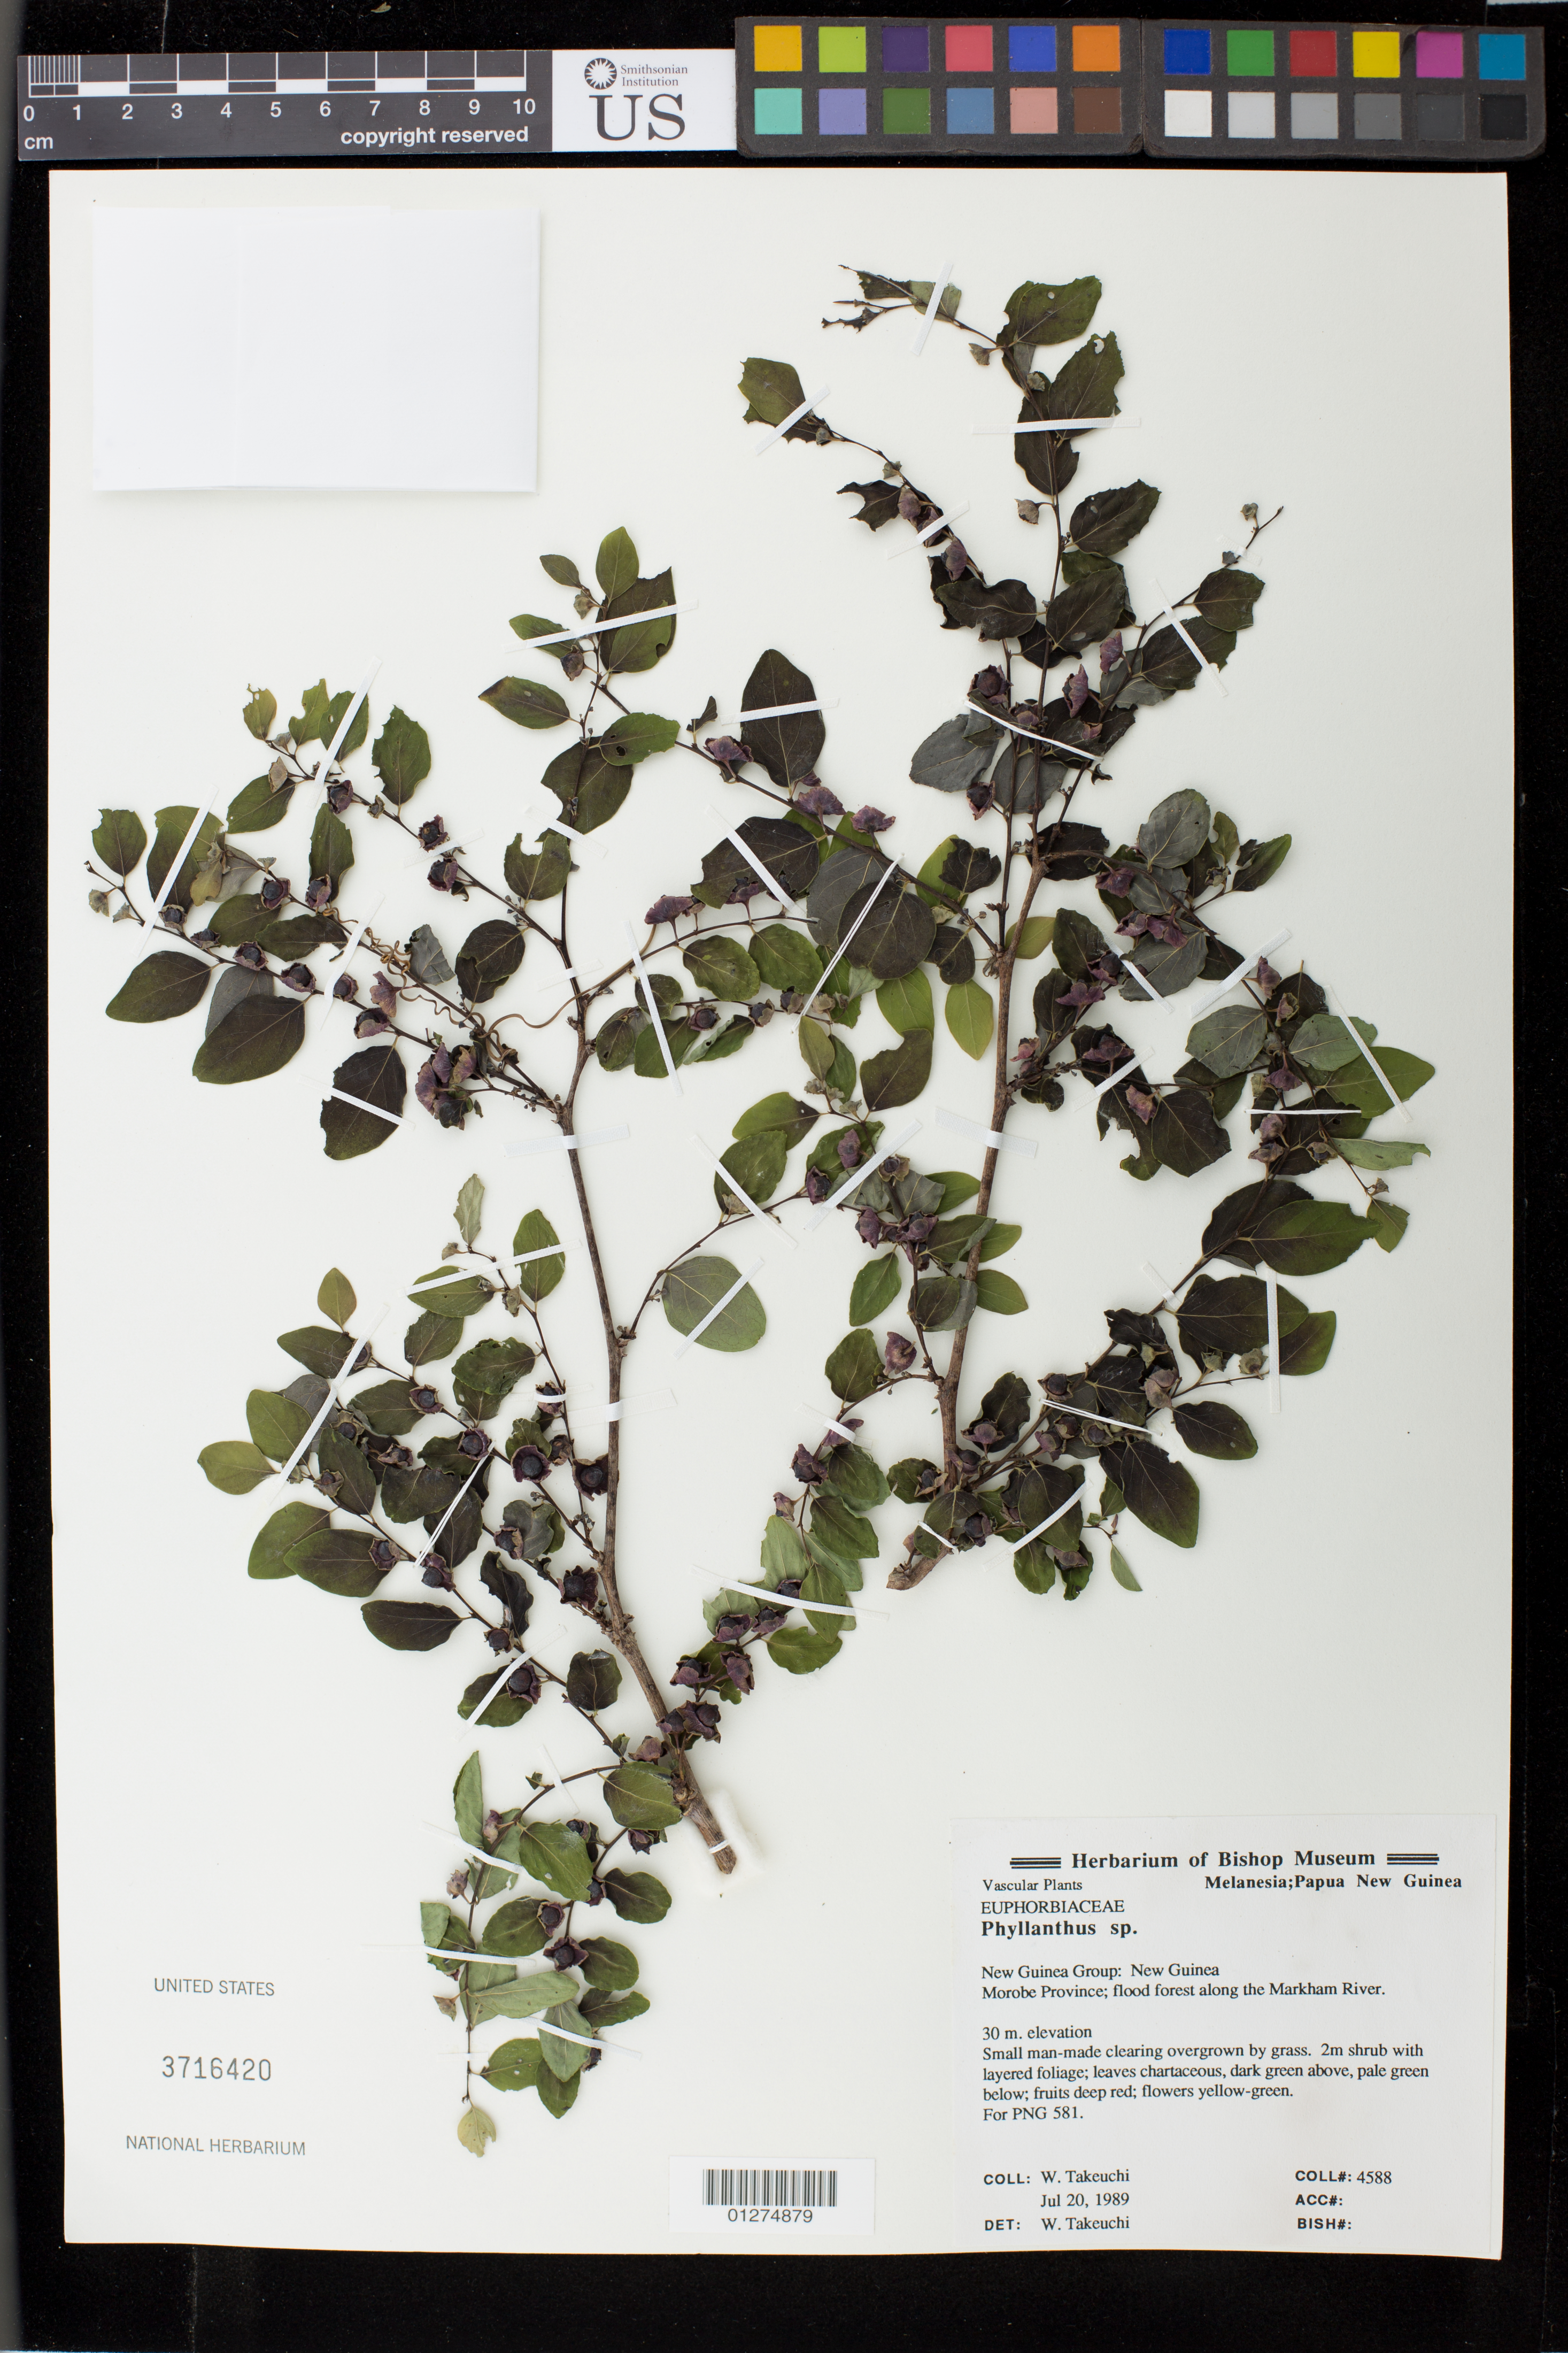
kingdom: Plantae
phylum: Tracheophyta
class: Magnoliopsida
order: Malpighiales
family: Phyllanthaceae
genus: Phyllanthus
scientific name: Phyllanthus sp.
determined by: Takeuchi, W.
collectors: W. N. Takeuchi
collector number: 4588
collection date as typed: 20 Jul 1989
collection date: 1989-07-20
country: Papua New Guinea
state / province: Morobe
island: New Guinea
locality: Flood forest along the Markham River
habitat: small man-made clearing overgrown by grass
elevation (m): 30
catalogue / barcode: US 3716420